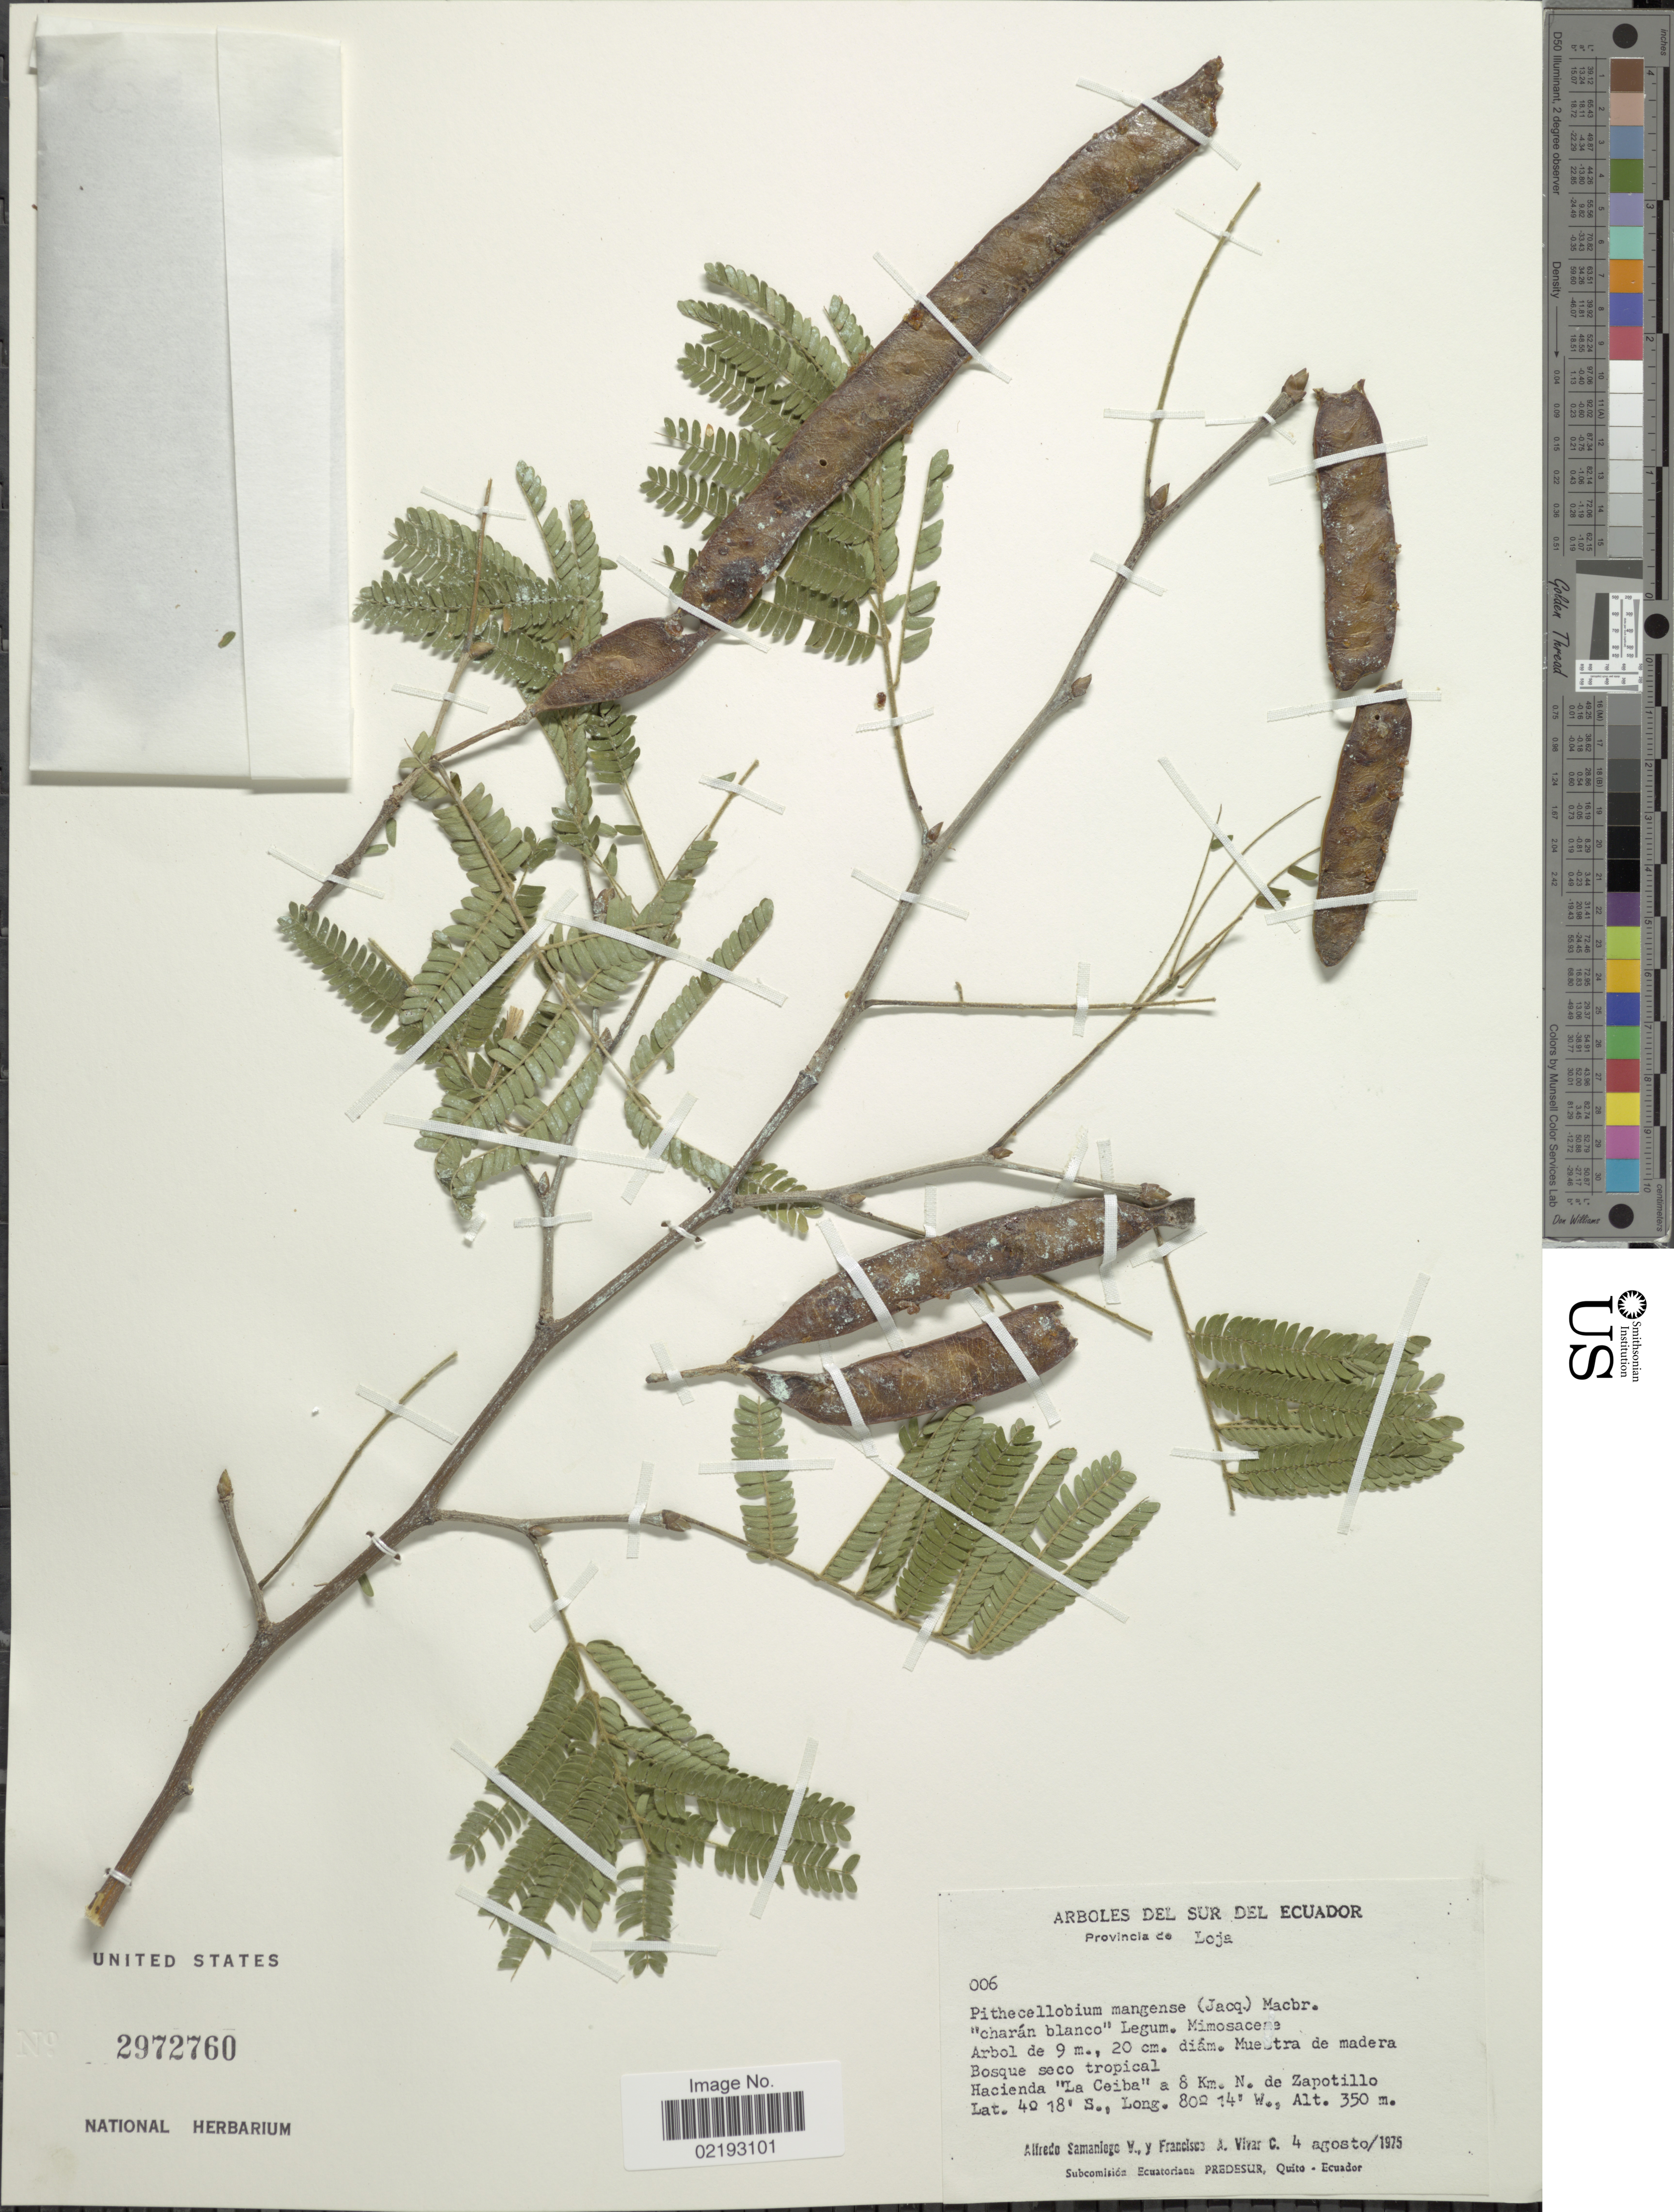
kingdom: Plantae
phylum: Tracheophyta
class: Magnoliopsida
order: Fabales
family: Fabaceae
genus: Chloroleucon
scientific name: Chloroleucon mangense var. mangense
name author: (Jacq.) Britton & Rose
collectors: A. V. Samaniego & F. A. Vivar C.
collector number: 006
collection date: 1975-08-04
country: Ecuador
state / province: Loja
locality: Sur del Ecuador, Hacienda La Ceiba a 8 km N de Zapotillo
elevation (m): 350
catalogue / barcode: US 2972760